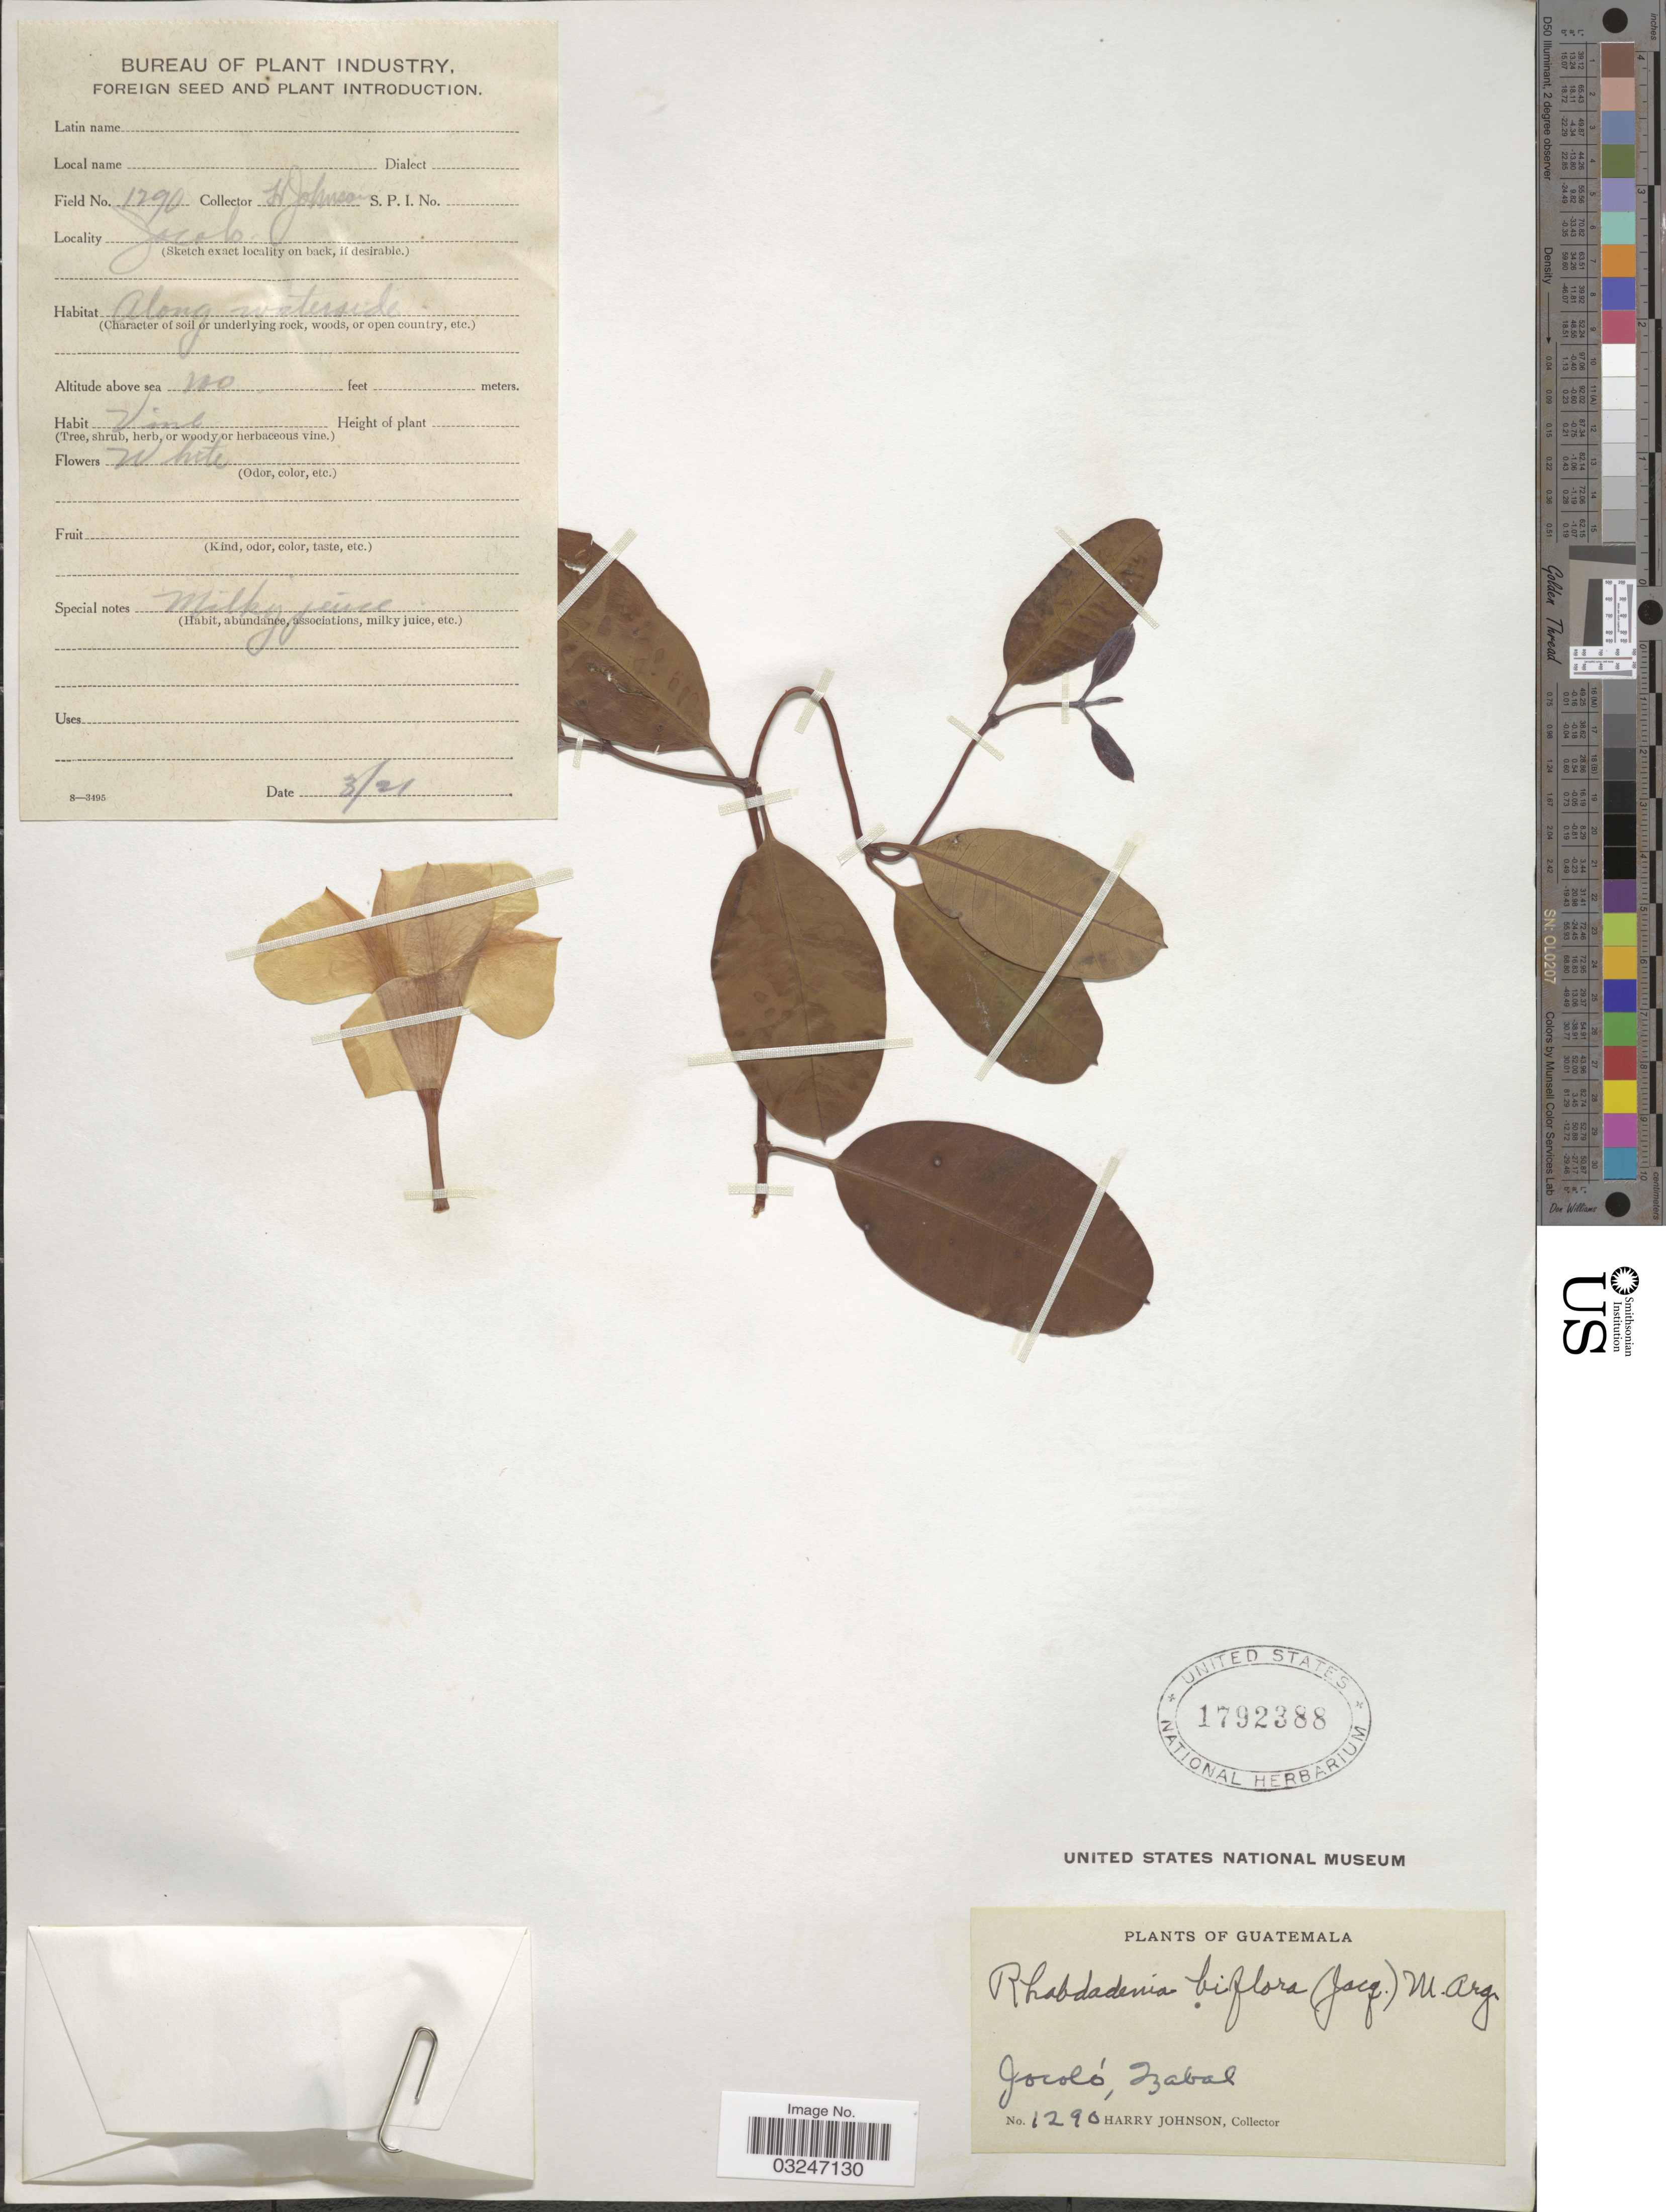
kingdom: Plantae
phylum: Tracheophyta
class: Magnoliopsida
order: Gentianales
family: Apocynaceae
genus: Rhabdadenia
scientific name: Rhabdadenia biflora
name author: (Jacq.) Müll. Arg.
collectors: H. Johnson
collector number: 1290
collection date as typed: Transcribed d/m/y: /3/21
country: Guatemala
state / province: Izabal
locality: Jocoló.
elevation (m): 30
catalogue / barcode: US 1792388